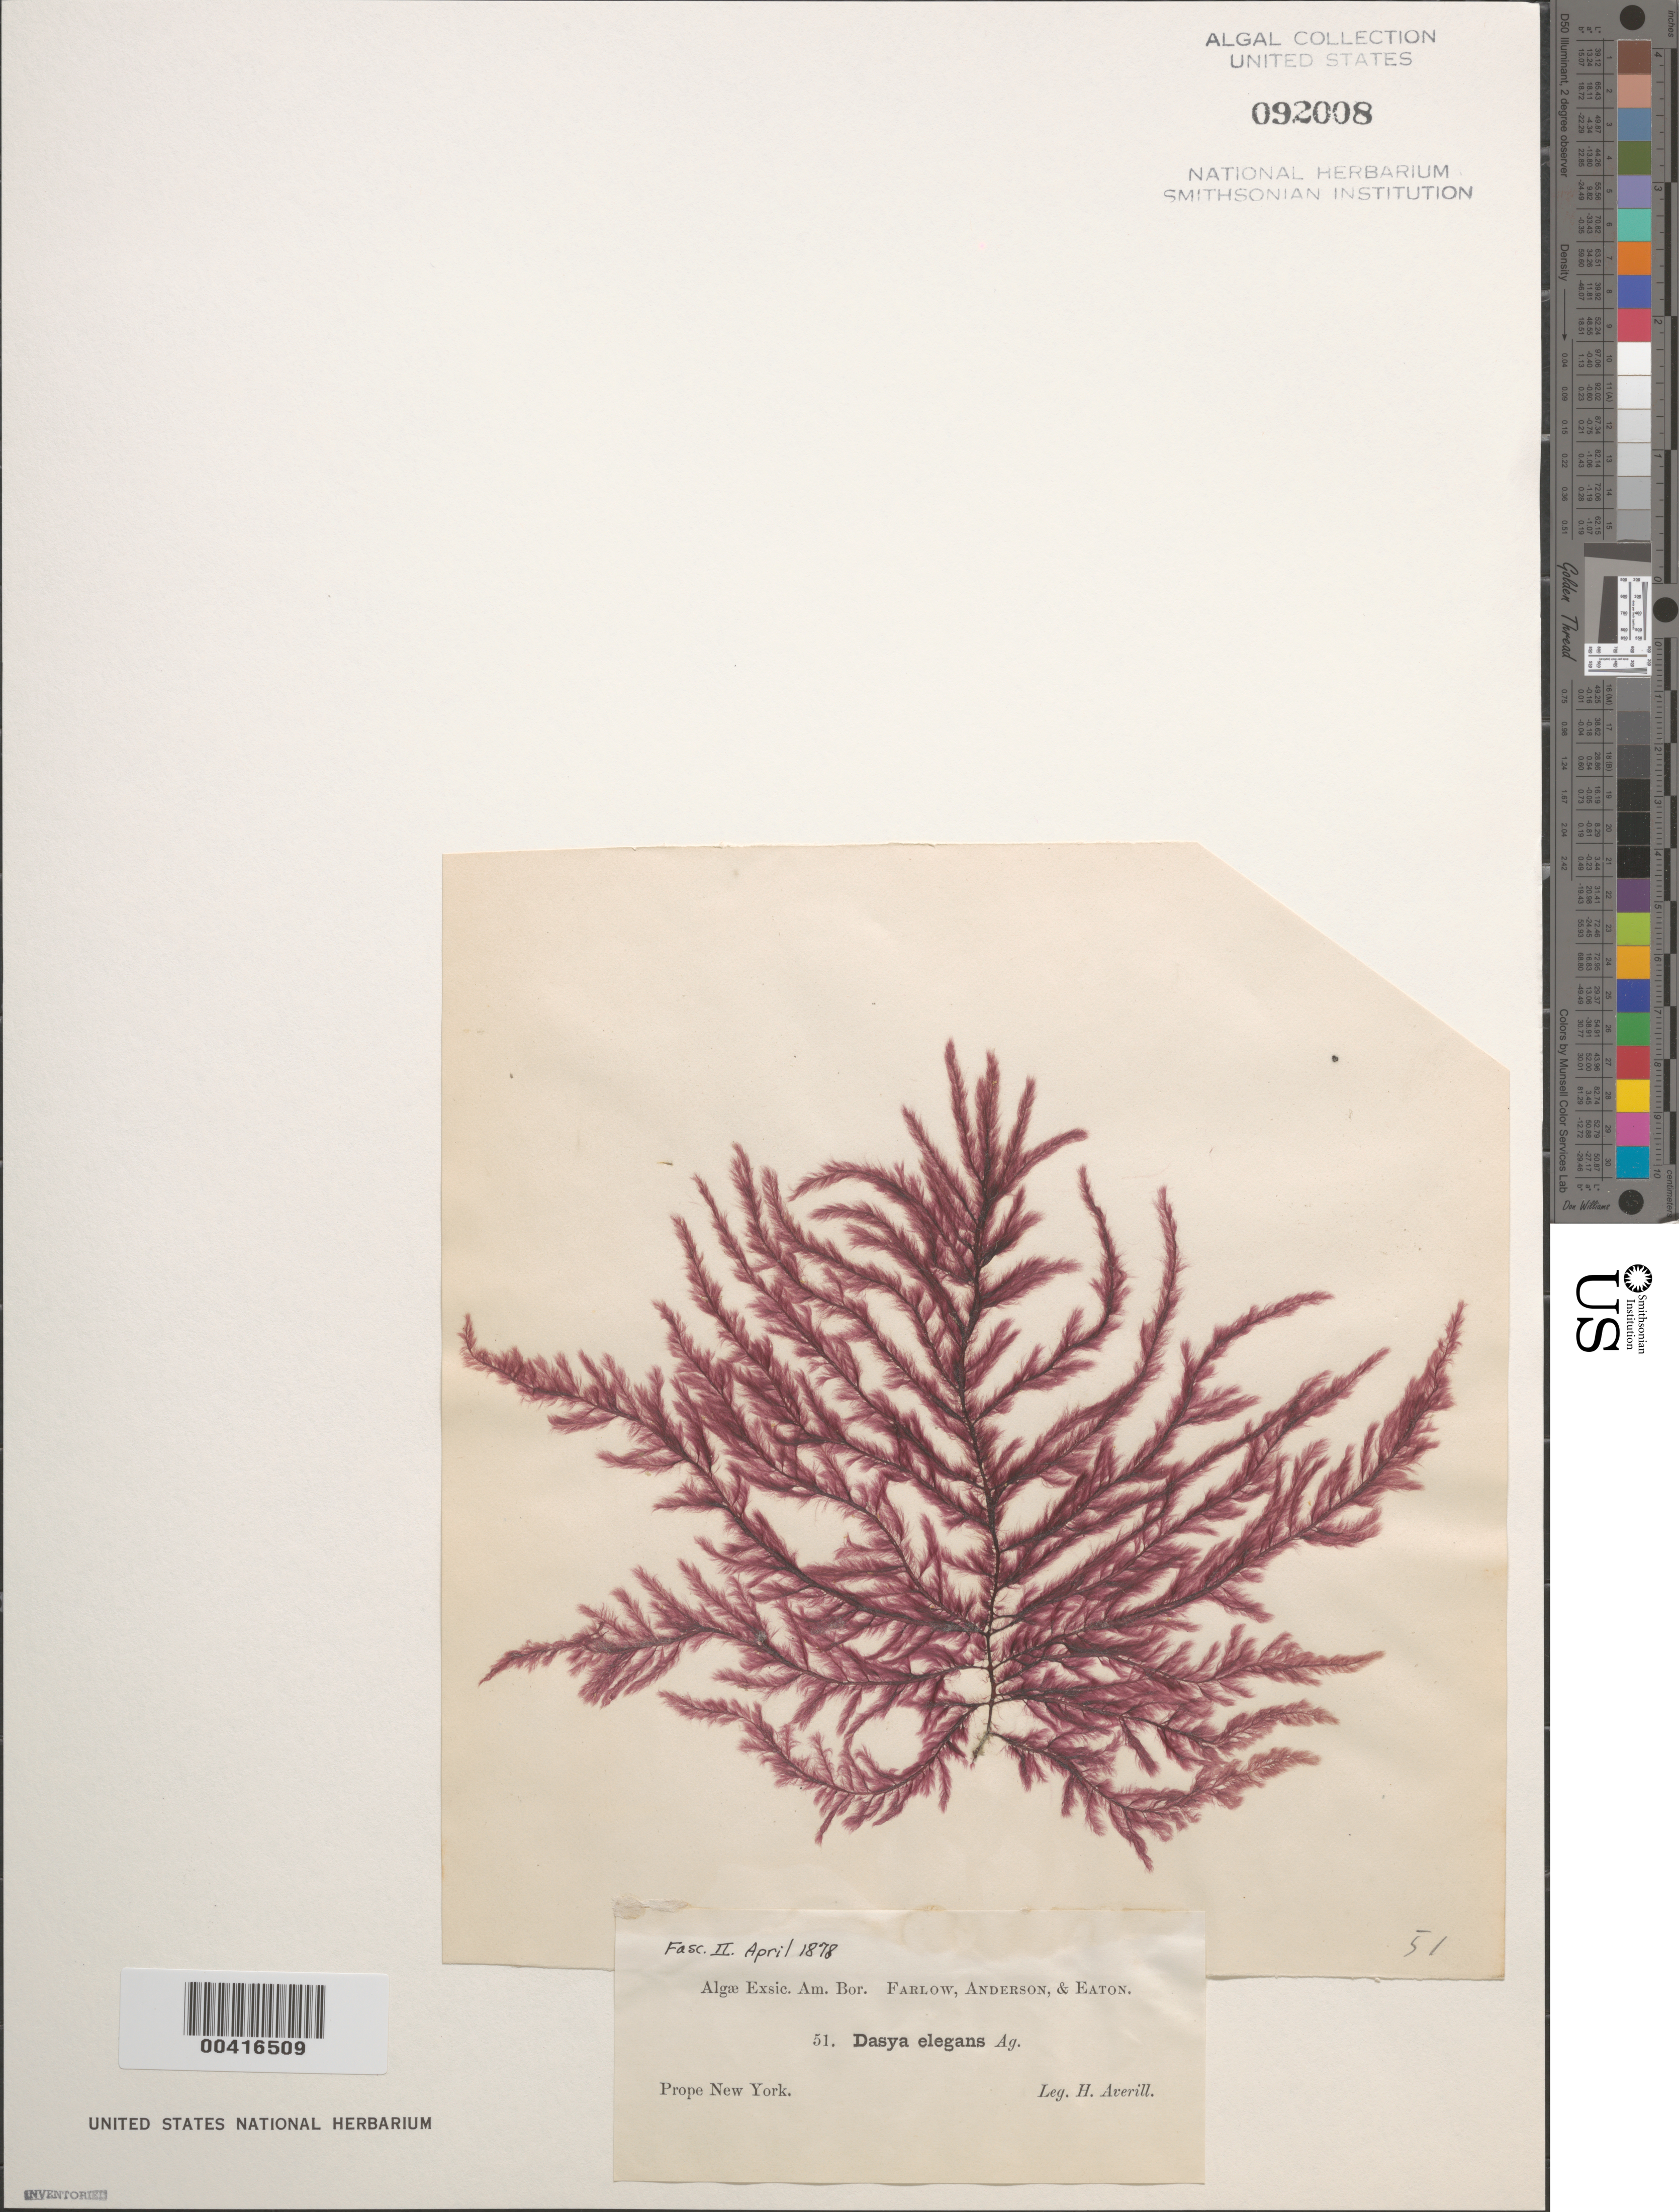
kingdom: Plantae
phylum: Rhodophyta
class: Florideophyceae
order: Ceramiales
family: Dasyaceae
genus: Dasya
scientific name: Dasya pedicellata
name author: (C. Agardh) C. Agardh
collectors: H. Averill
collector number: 51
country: United States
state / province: New York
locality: Near New York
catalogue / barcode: US 92008